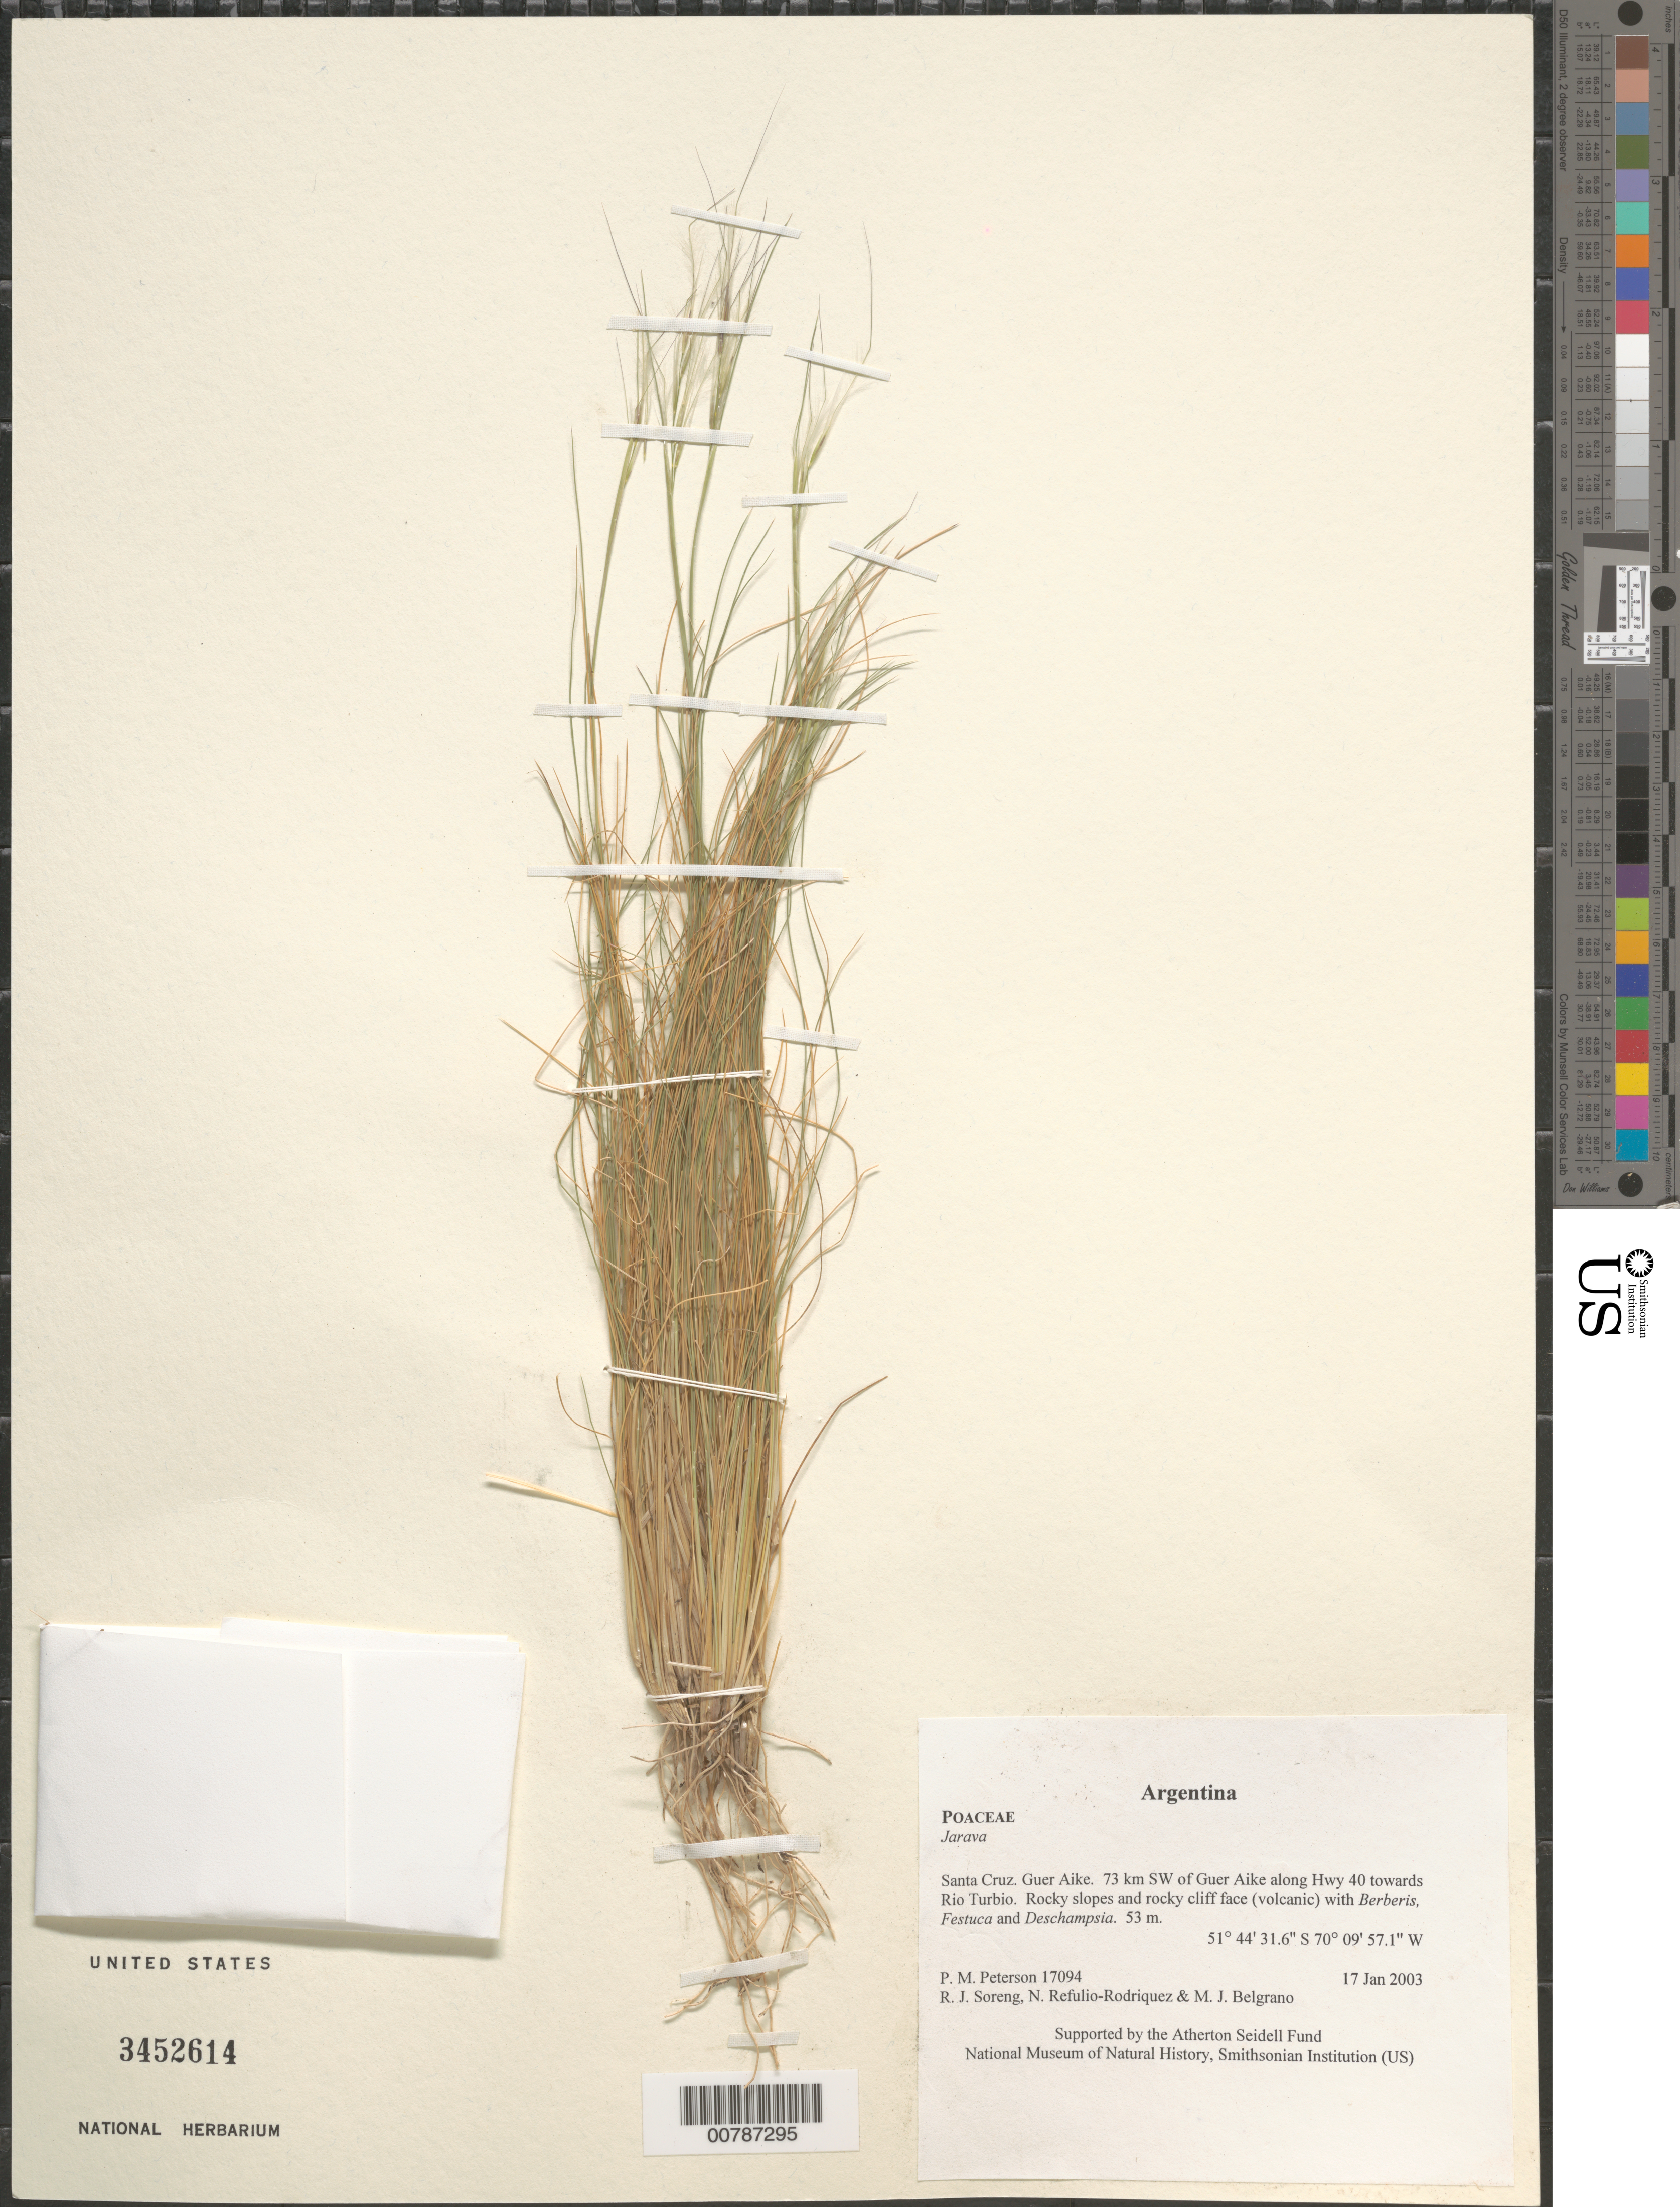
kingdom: Plantae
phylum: Tracheophyta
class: Liliopsida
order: Poales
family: Poaceae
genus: Jarava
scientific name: Jarava sp.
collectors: P. M. Peterson, R. J. Soreng, N. Refulio-Rodríguez & M. Belgrano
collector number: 17094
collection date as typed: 17 Jan 2003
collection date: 2003-01-17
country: Argentina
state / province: Santa Cruz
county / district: Guer Aike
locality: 73 km SW of Guer Aike along Hwy 40 towards Rio Turbio. Rocky slopes and rocky cliff face (volcanic) with Berberis, Festuca and Deschampsia.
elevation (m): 53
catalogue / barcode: US 3452614